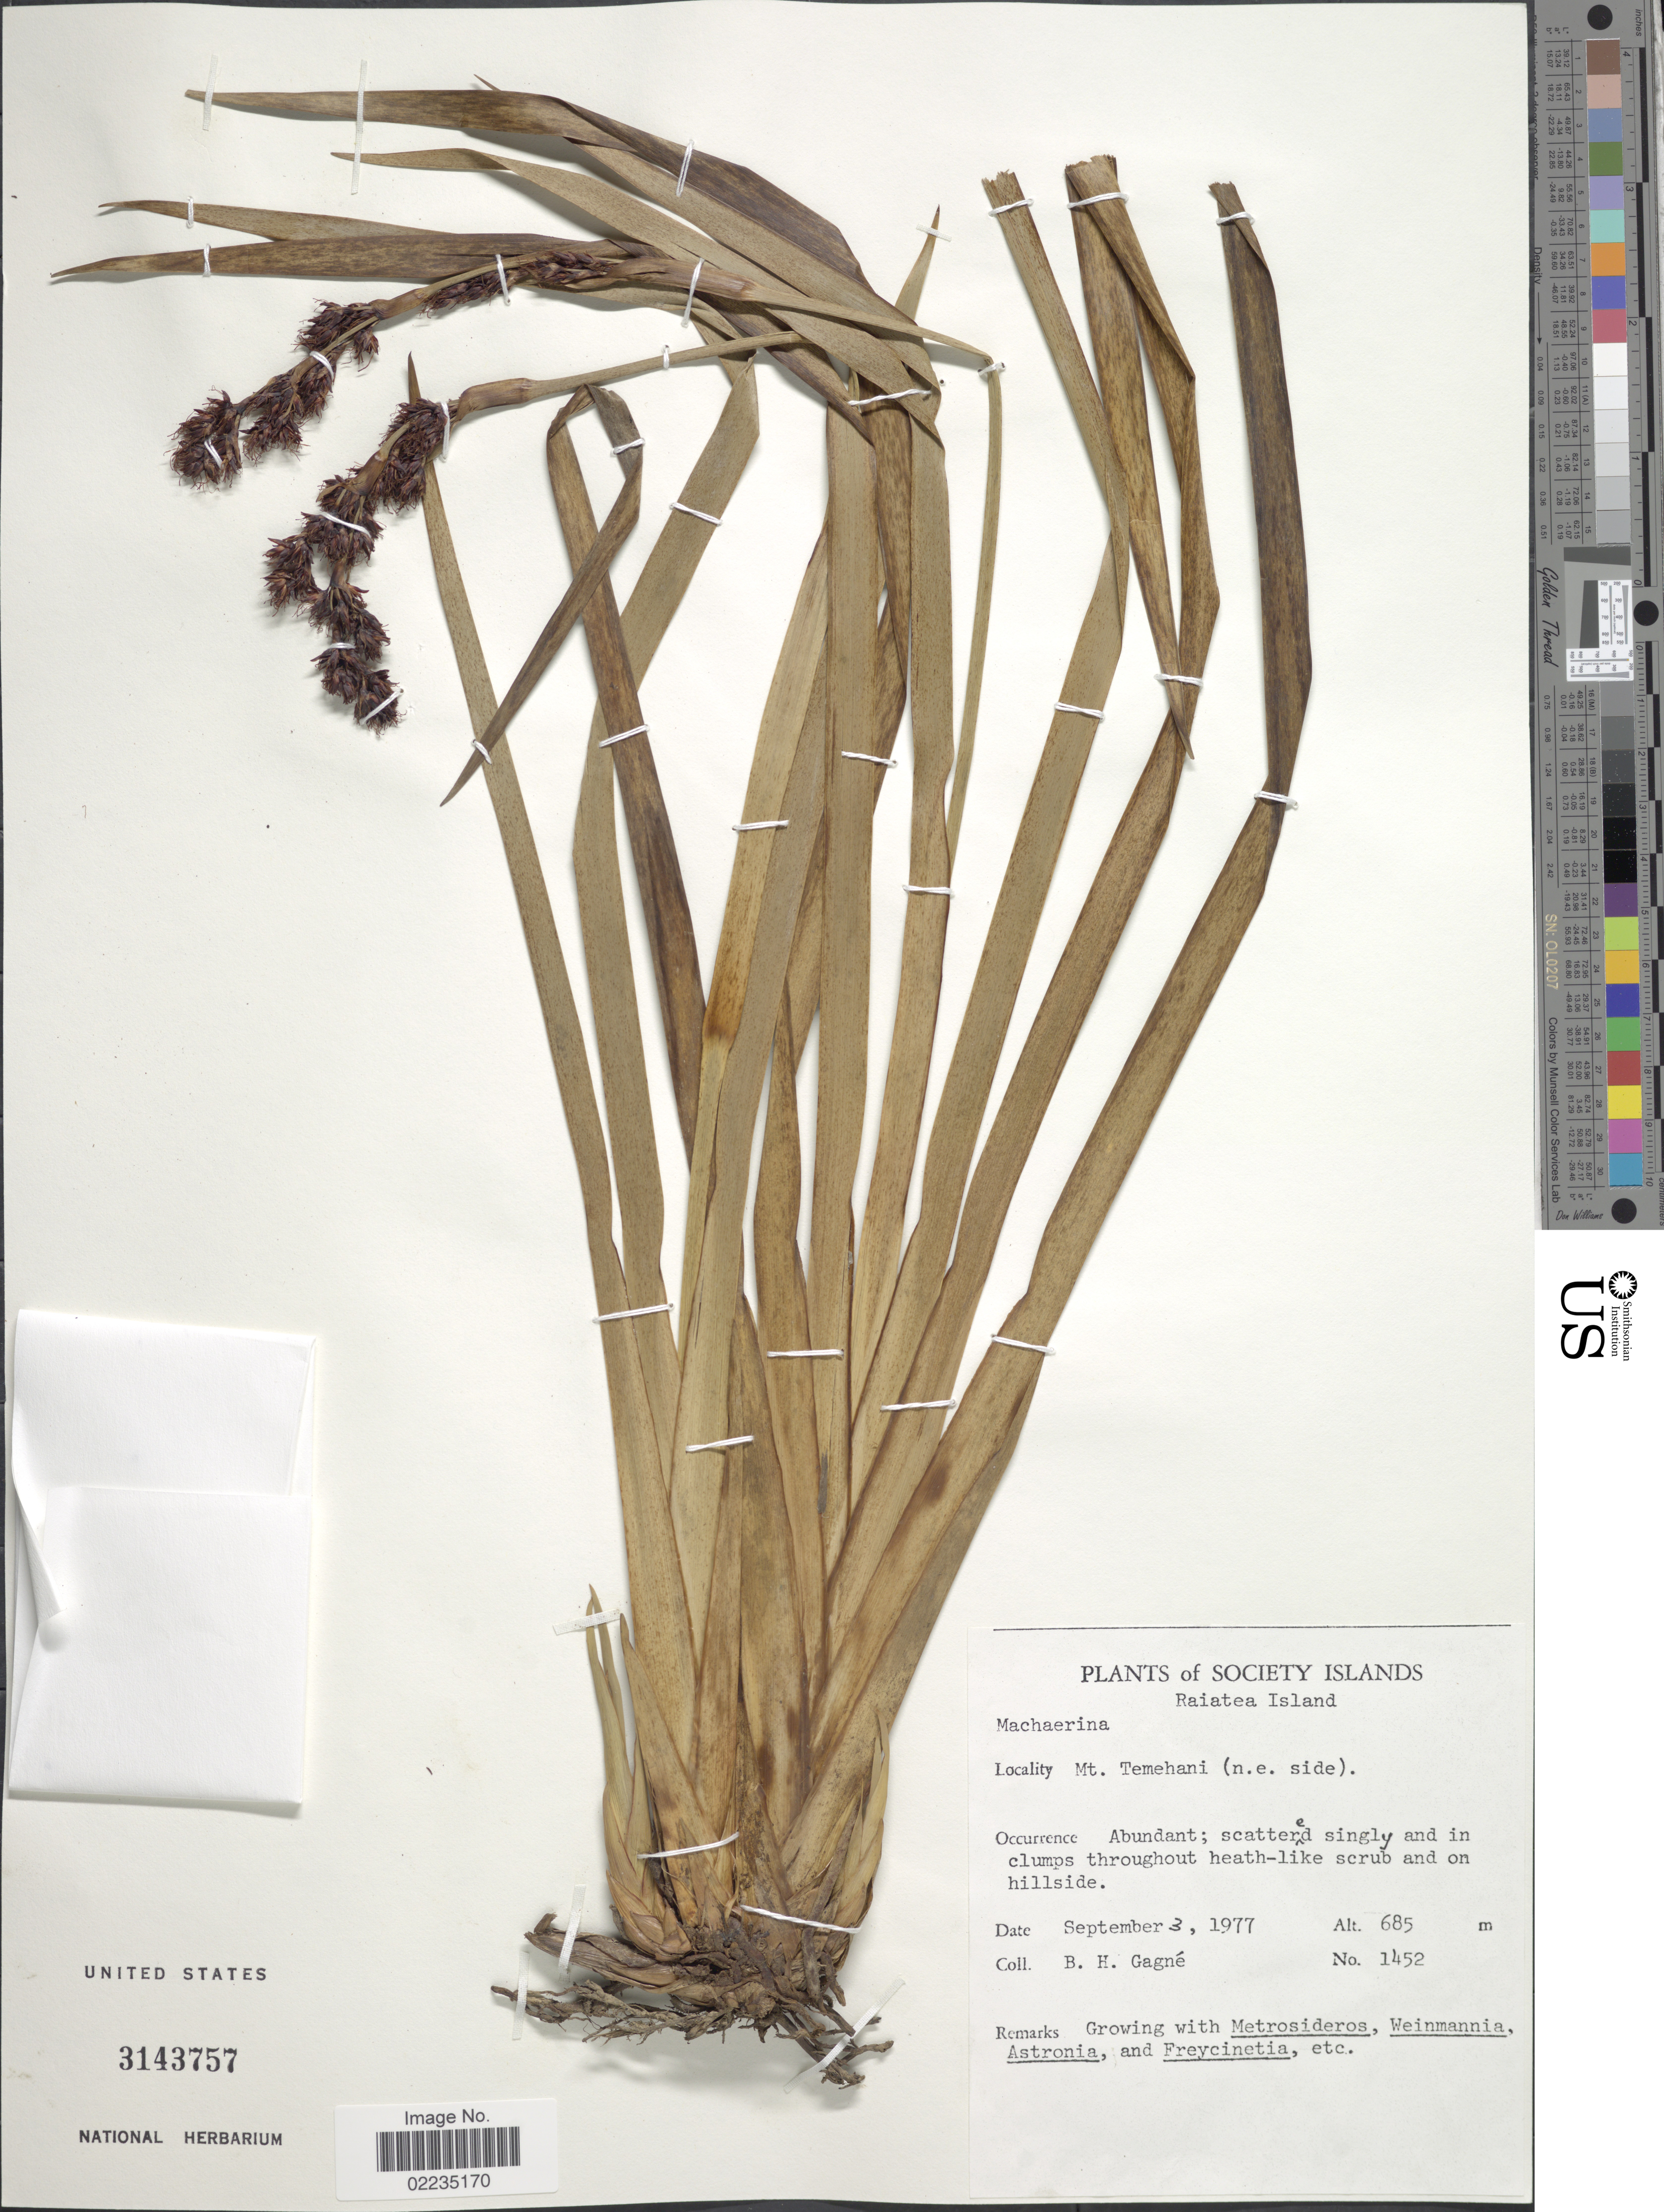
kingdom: Plantae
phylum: Tracheophyta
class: Liliopsida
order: Poales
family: Cyperaceae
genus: Machaerina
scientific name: Machaerina sp.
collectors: B. H. Gagné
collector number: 1452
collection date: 1977-09-03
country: French Polynesia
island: Raiatea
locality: Society Islands, Raiatea Island, Mt. Temehani (n.e. side)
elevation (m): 685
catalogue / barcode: US 3143757